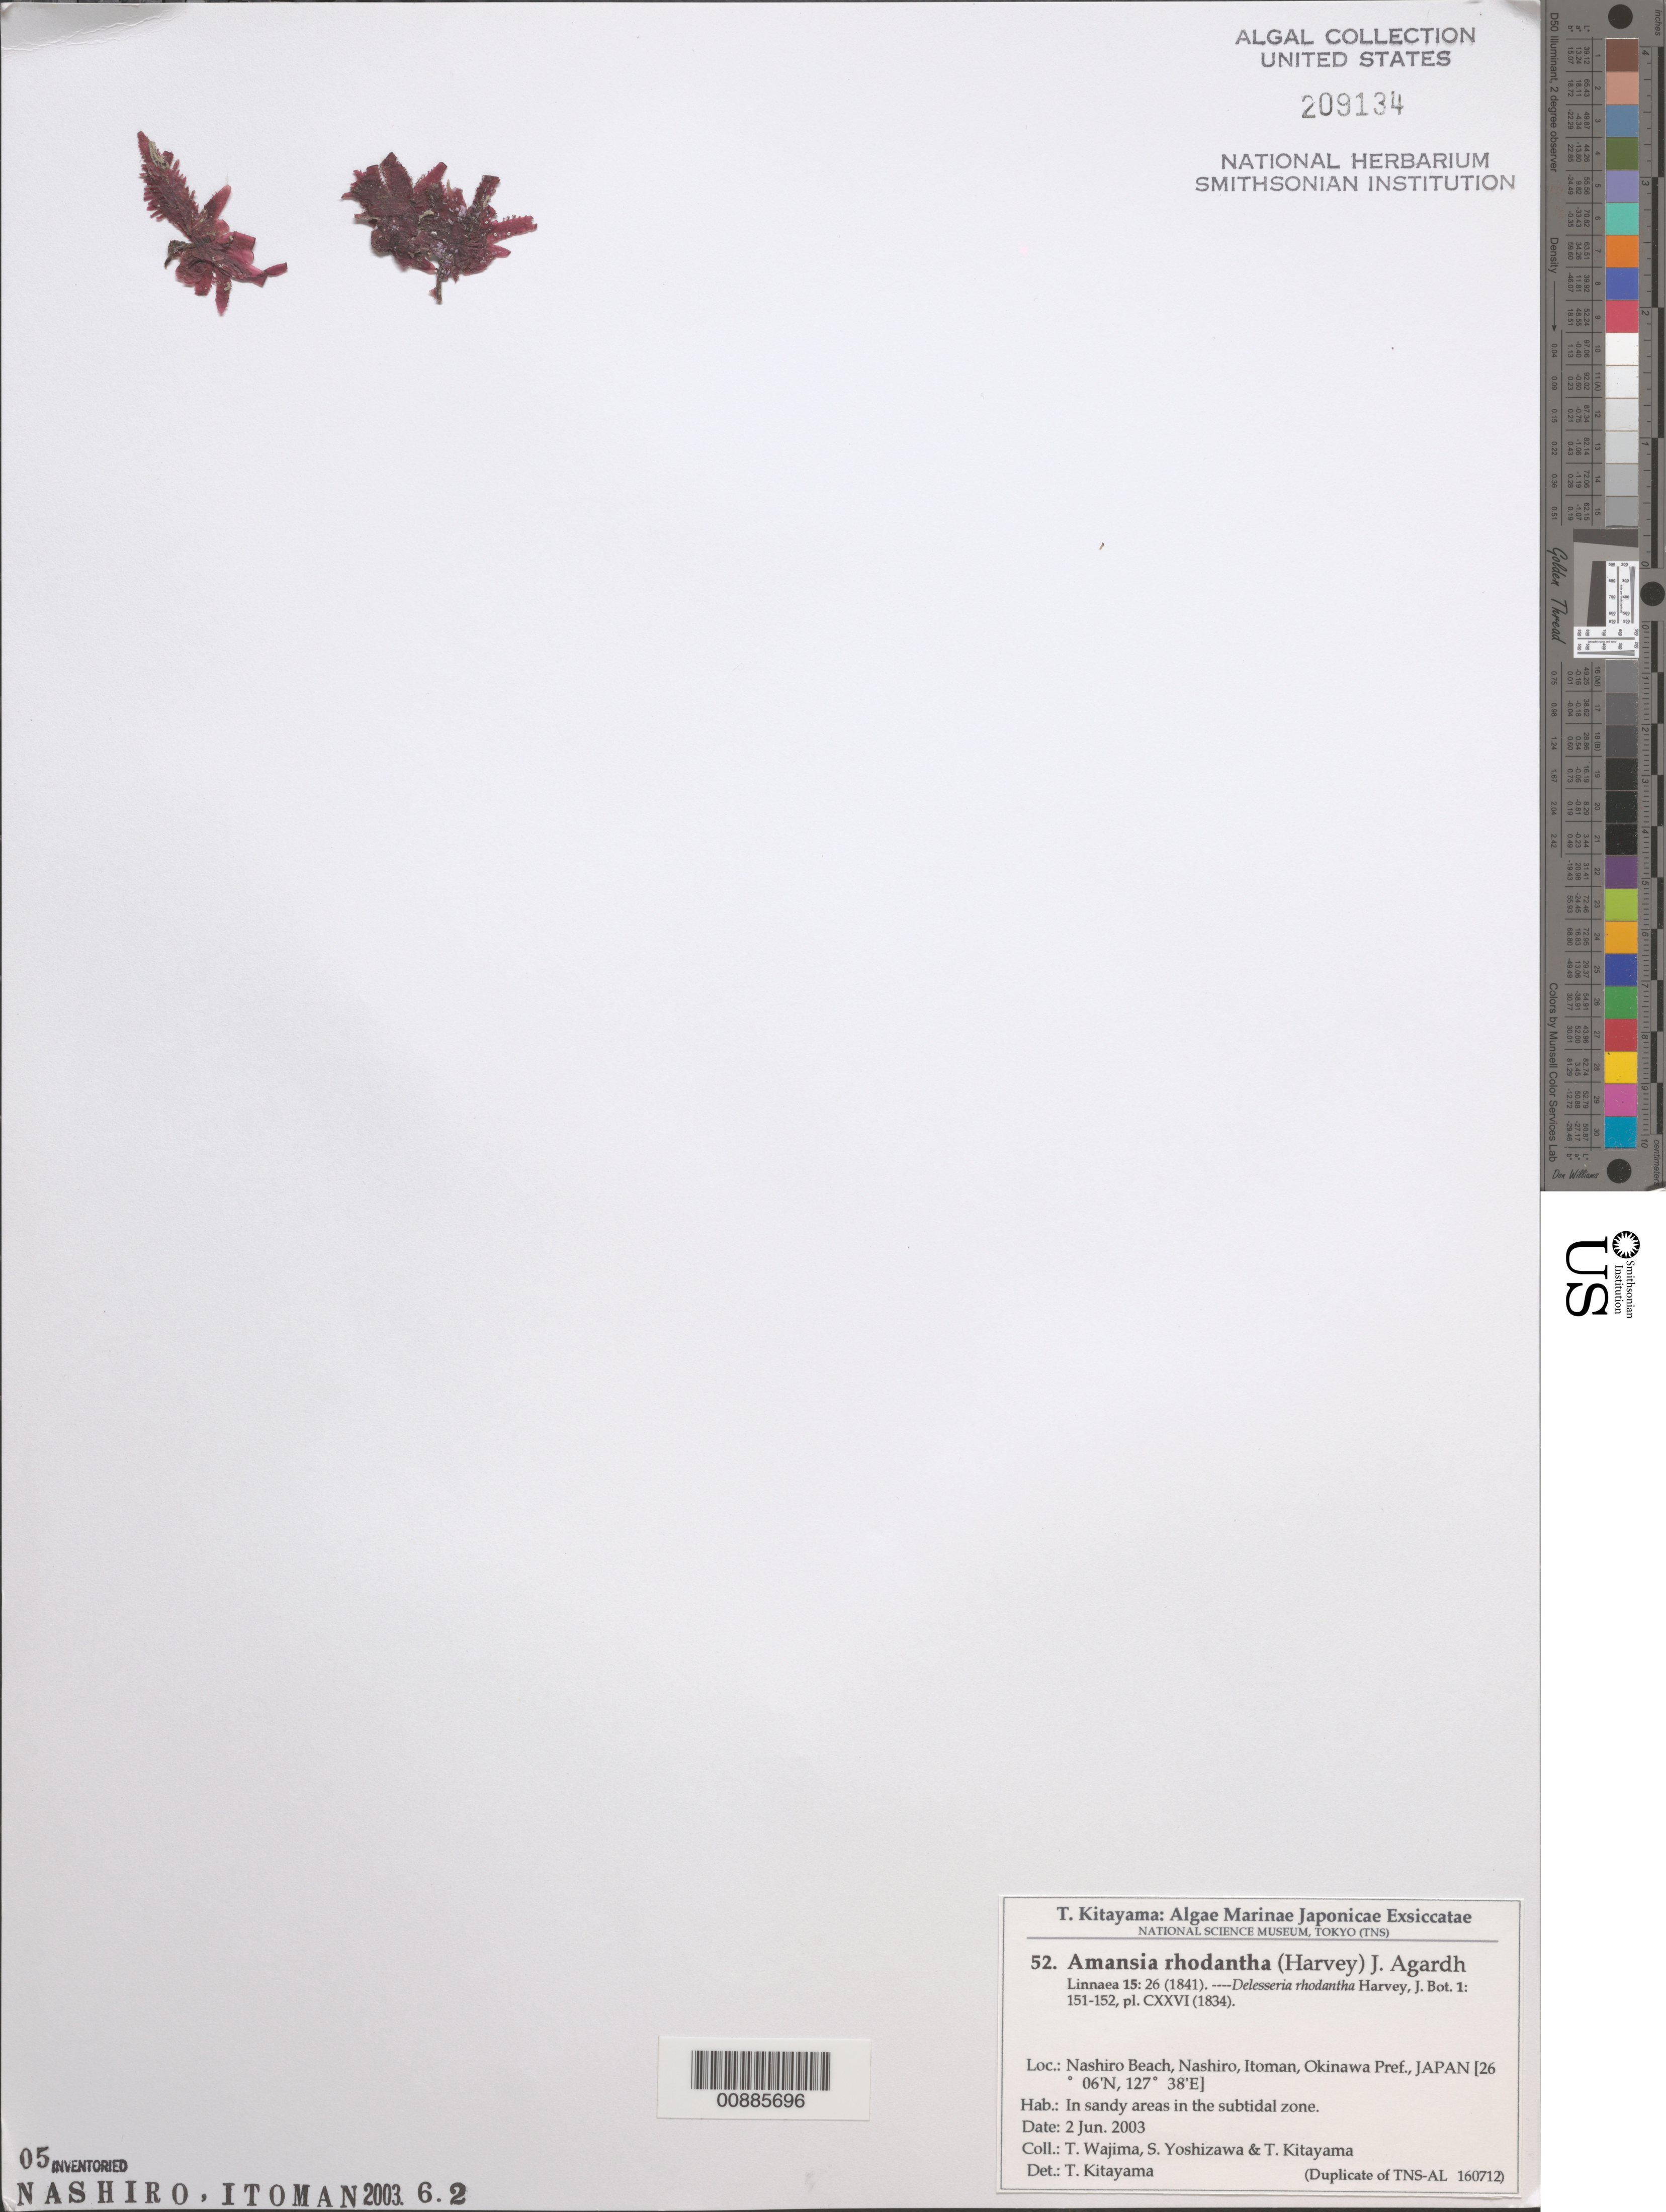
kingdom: Plantae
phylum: Rhodophyta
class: Florideophyceae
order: Ceramiales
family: Rhodomelaceae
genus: Amansia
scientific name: Amansia rhodantha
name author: (Harv.) J. Agardh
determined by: Kitayama, T.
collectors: T. Wajima, S. Yoshizawa & T. Kitayama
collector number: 52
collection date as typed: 02 Jun 2003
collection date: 2003-06-02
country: Japan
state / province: Okinawa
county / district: Ryukyu Shoto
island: Okinawa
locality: Nashiro Beach, Nashiro, Itoman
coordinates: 26 06' N, 127 38' E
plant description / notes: Kitayama, T., Algae Marinae Japonicae Exsiccatae, Fasc. III (Nos. 51-75)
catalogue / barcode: US 209134